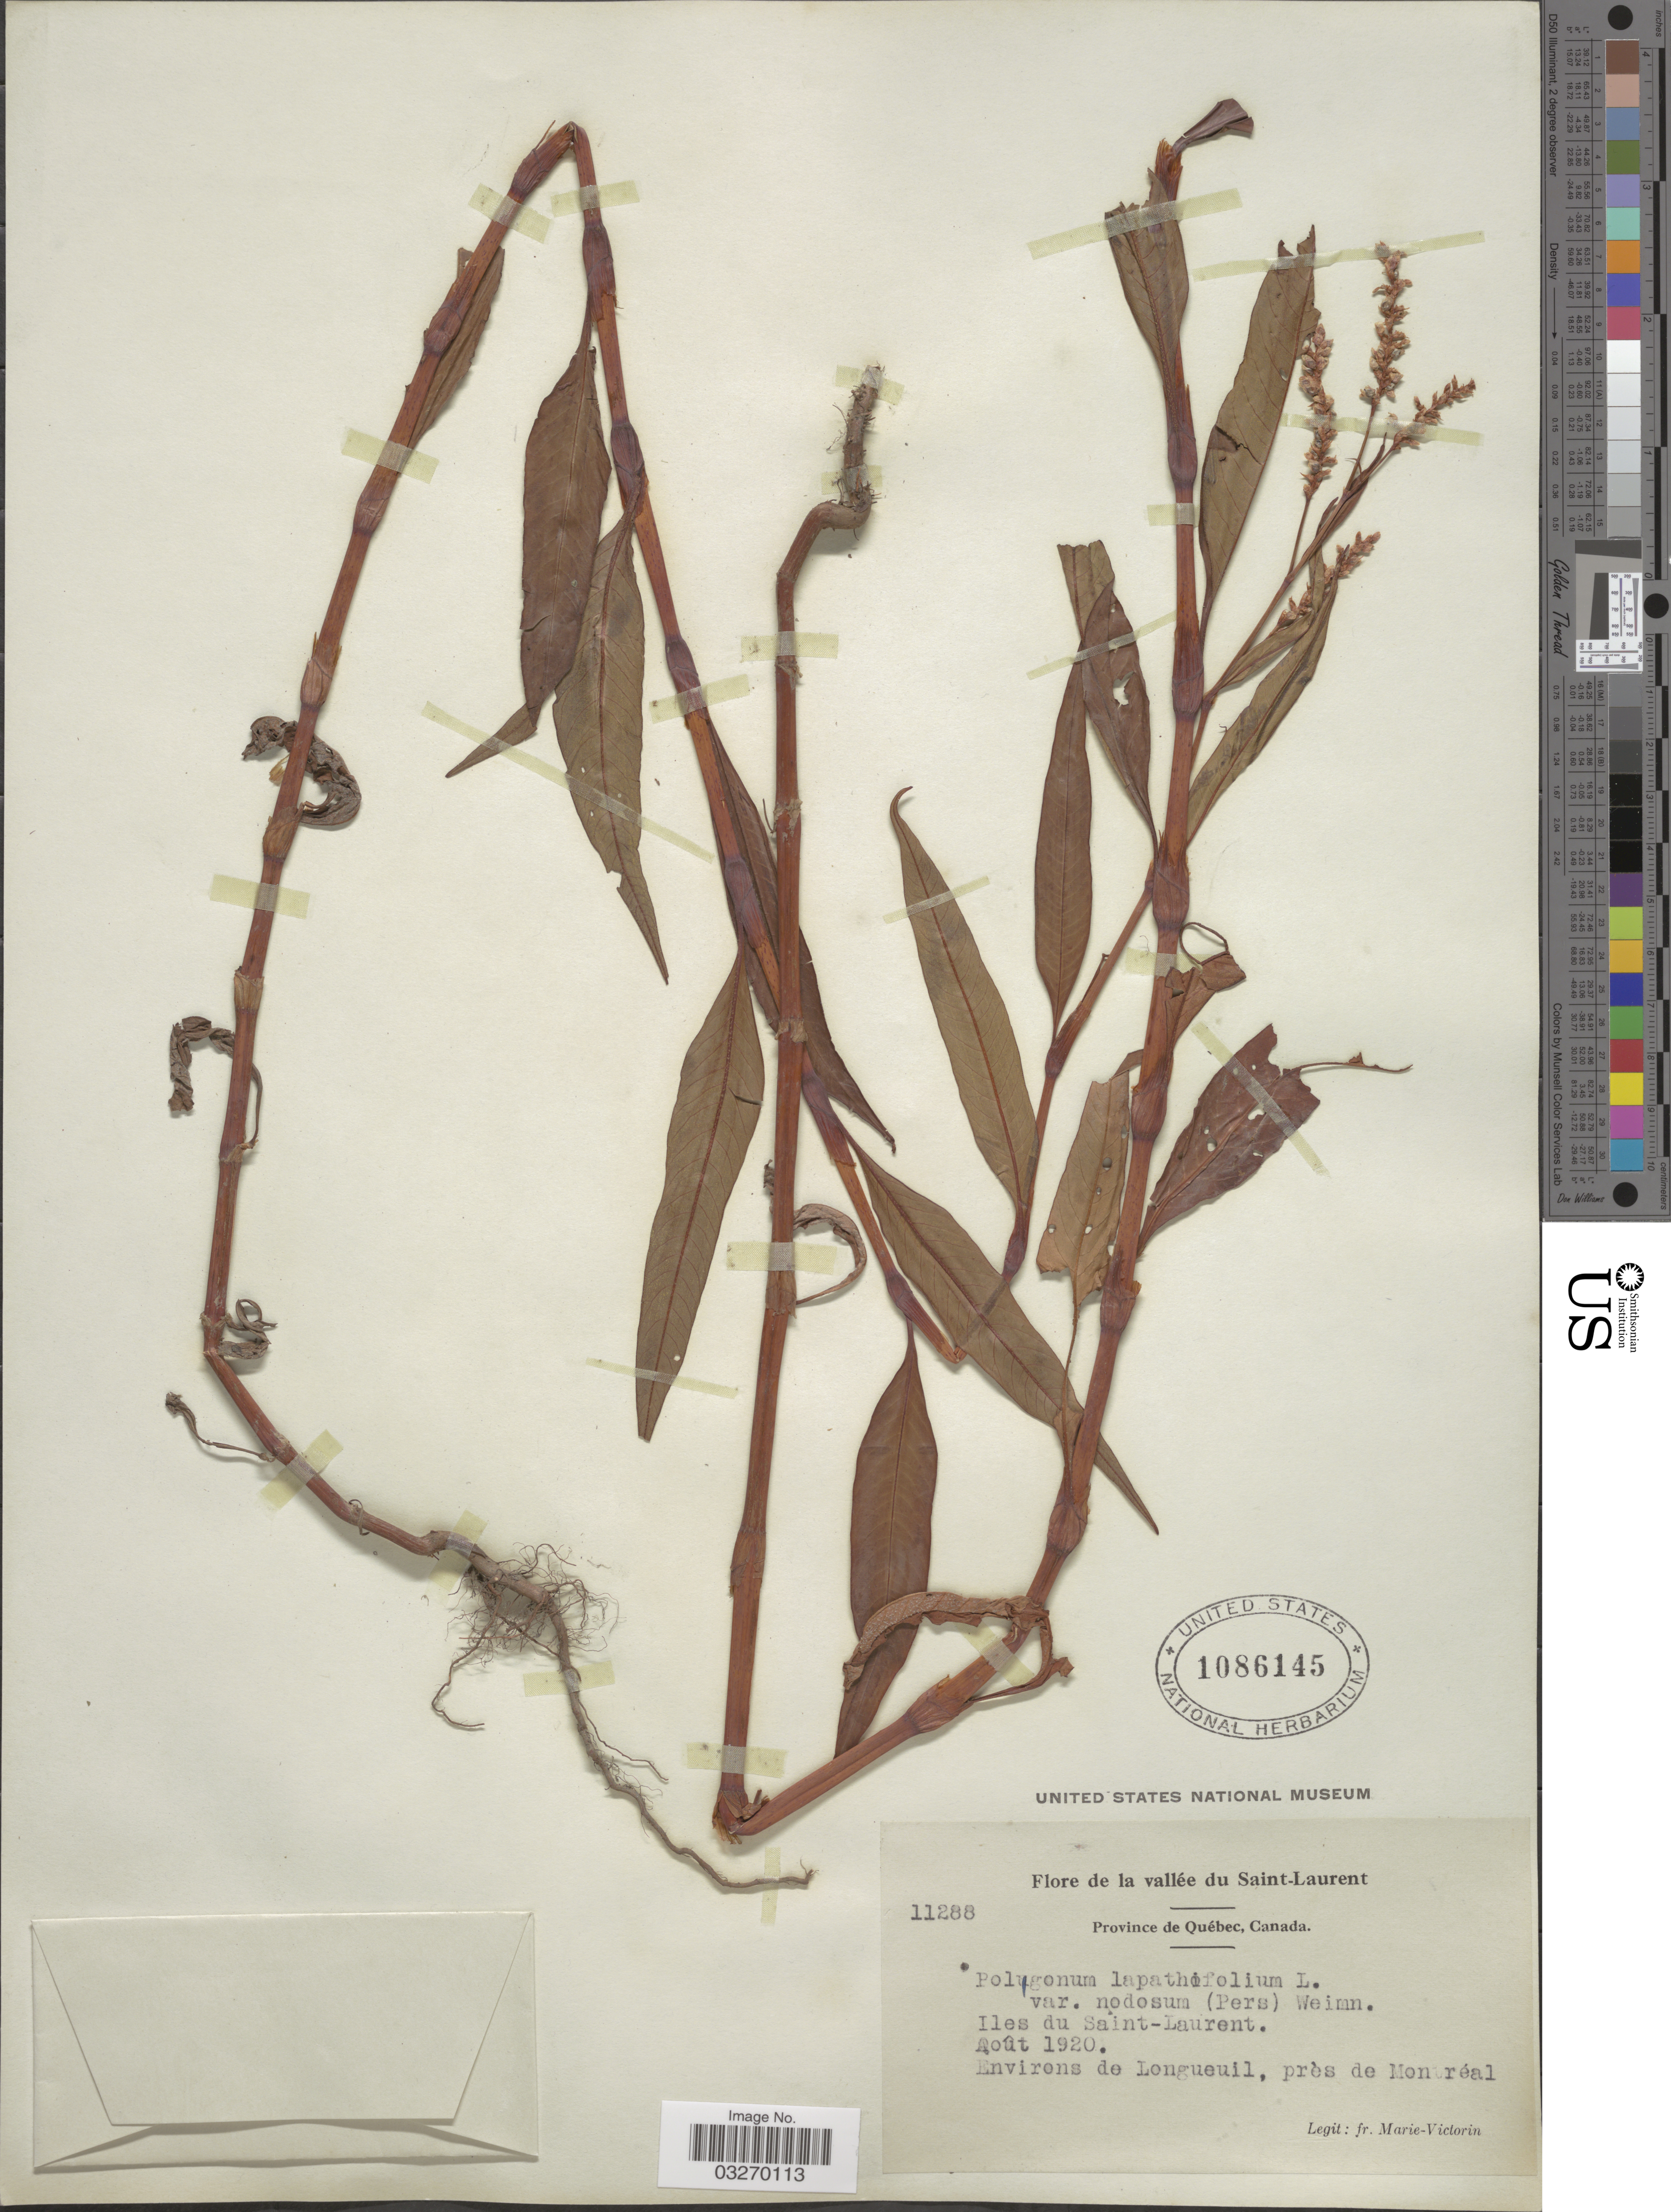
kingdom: Plantae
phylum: Tracheophyta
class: Magnoliopsida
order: Caryophyllales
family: Polygonaceae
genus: Persicaria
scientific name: Persicaria lapathifolia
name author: (L.) Delarbre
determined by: Atha, D. E.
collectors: Fr. Marie-Victorin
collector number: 11288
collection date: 1920-08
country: Canada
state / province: Quebec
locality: De la vallée du Saint-Laurent. Iles du Saint-Laurent. Environs de Longueuil, près de Montréal.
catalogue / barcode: US 1086145